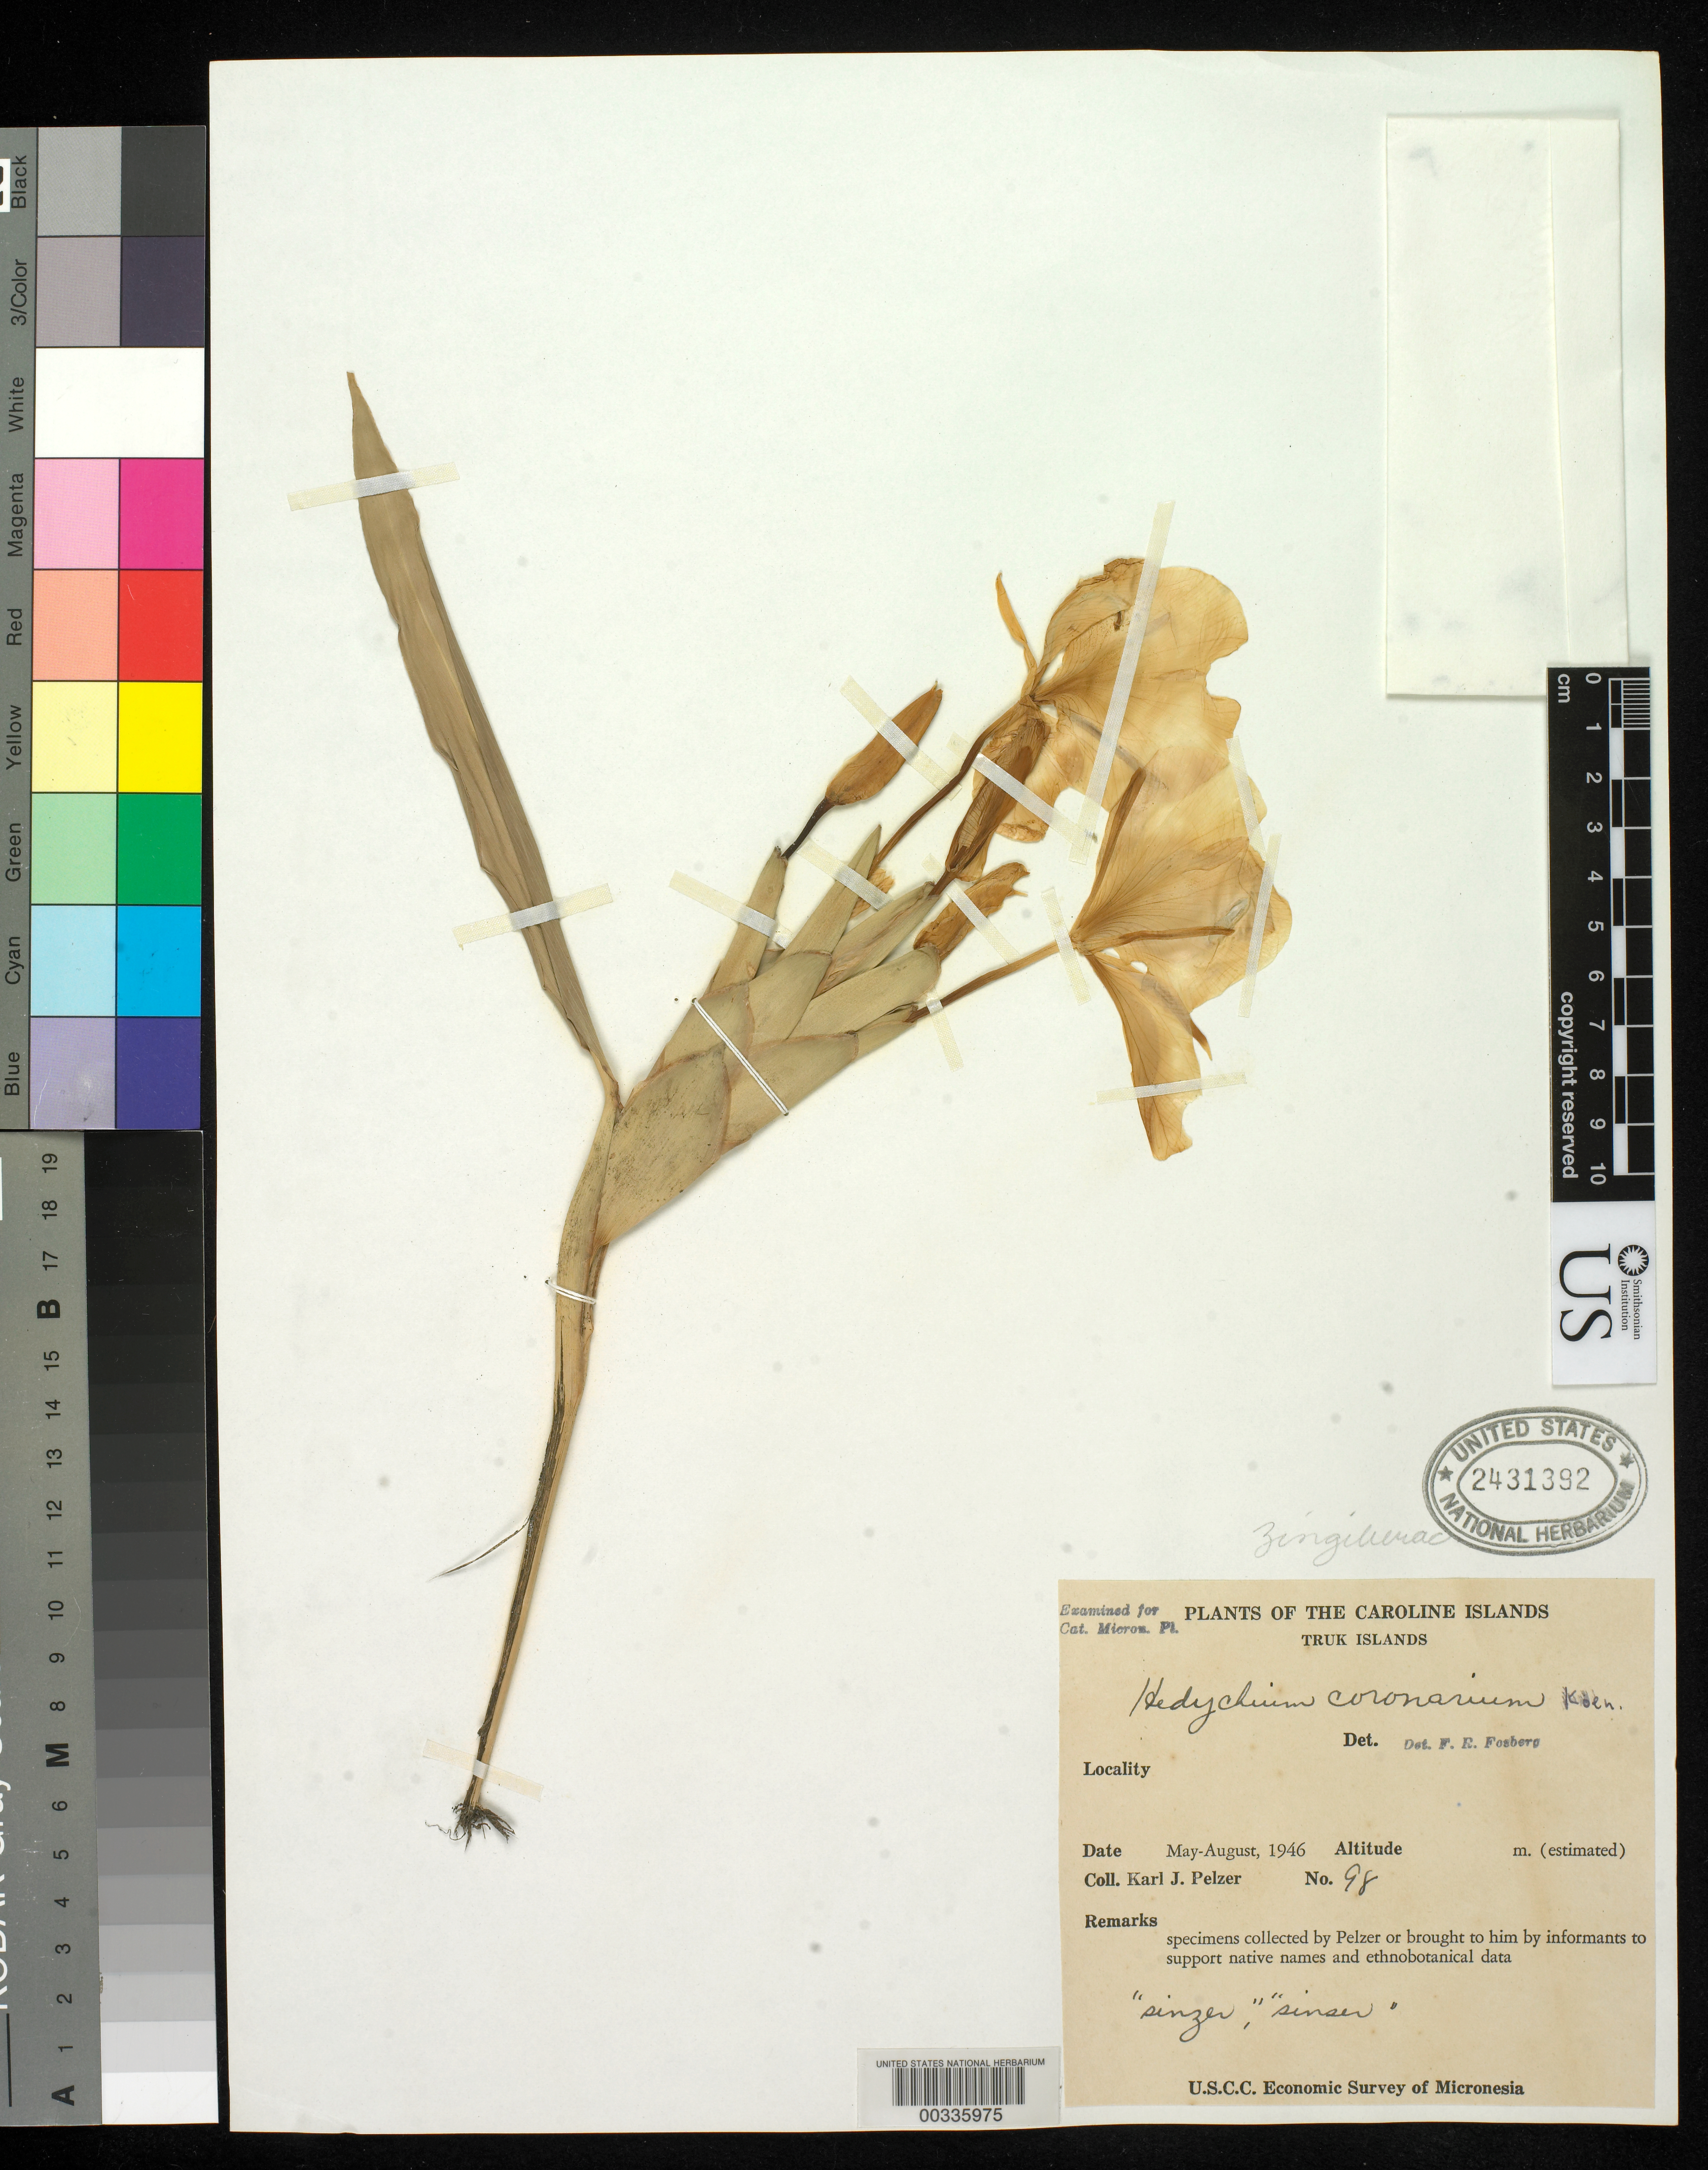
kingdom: Plantae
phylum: Tracheophyta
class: Liliopsida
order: Zingiberales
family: Zingiberaceae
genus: Hedychium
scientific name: Hedychium coronarium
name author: J. Koenig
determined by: Fosberg, F. R.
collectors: K. J. Pelzer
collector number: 98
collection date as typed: May 1946 to -- Aug 1946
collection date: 1946-05/1946-08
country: Micronesia, Federated States of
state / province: Truk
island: Truk (Chuuk) Is.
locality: Truk Is.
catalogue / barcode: US 2431392